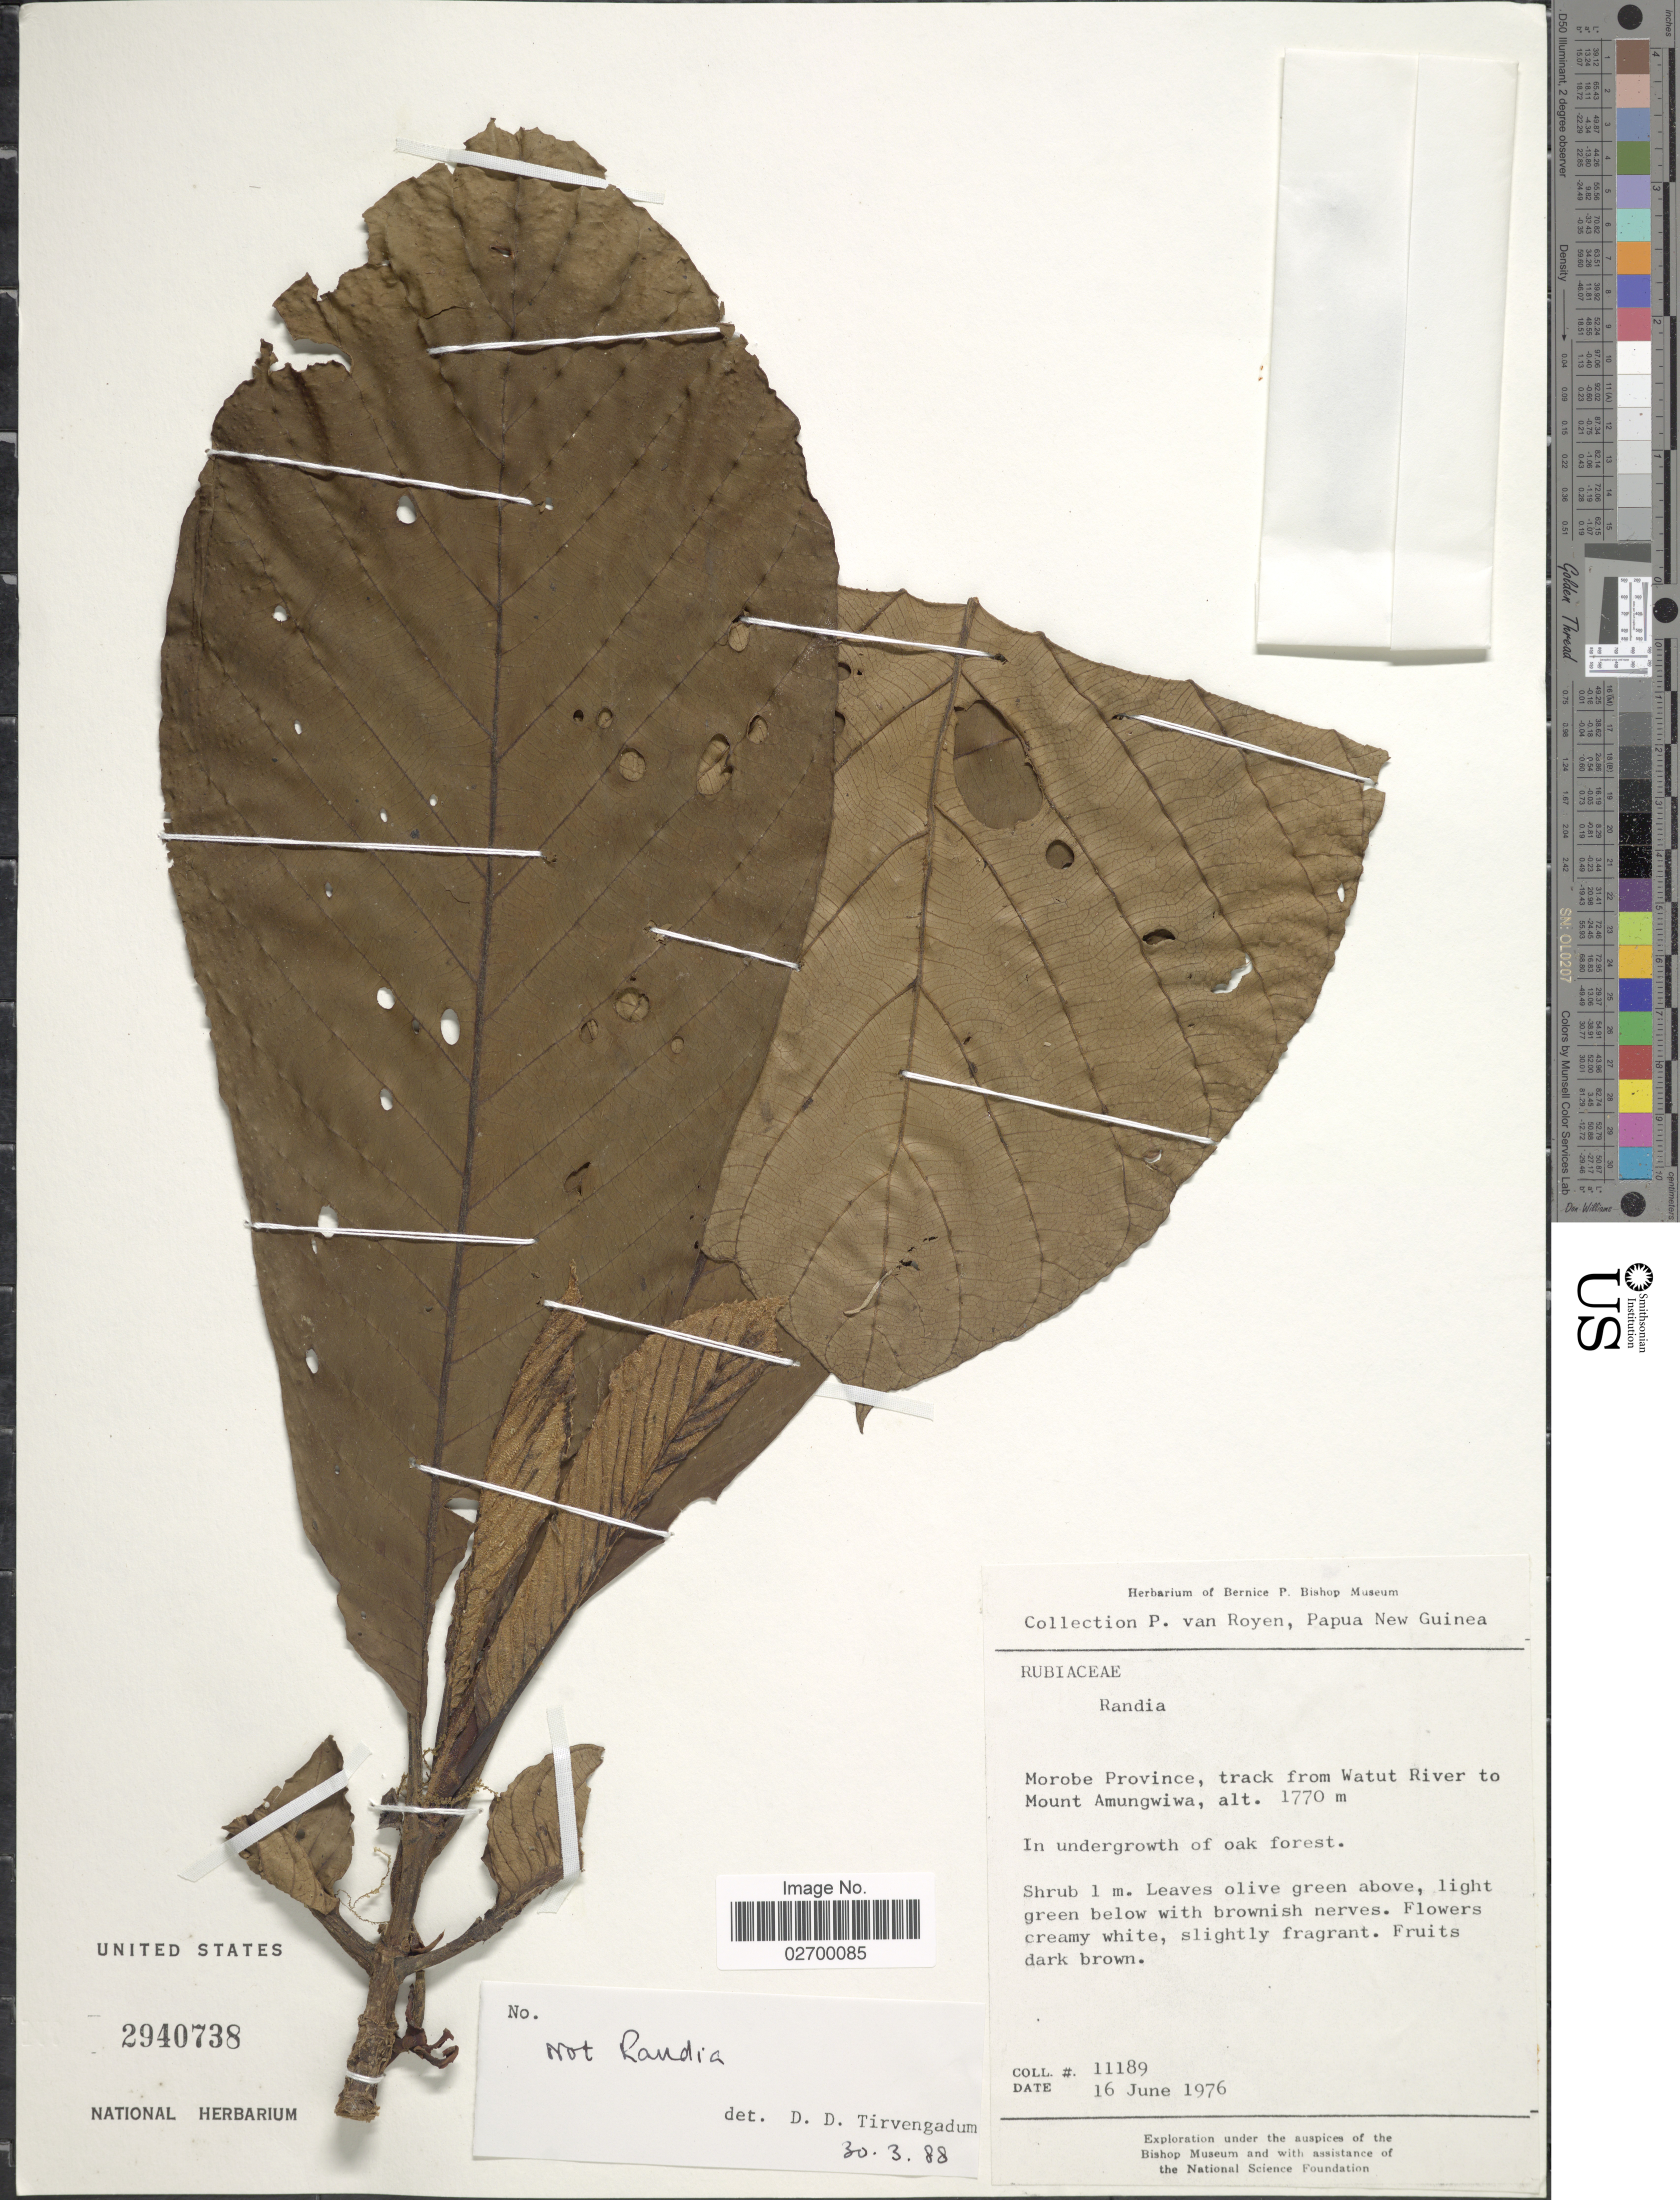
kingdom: Plantae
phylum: Tracheophyta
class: Magnoliopsida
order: Gentianales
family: Rubiaceae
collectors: P. van Royen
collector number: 11189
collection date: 1976-06-16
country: Papua New Guinea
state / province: Morobe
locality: Track from Watut River to Mount Amungwiwa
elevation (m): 1770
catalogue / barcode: US 2940738